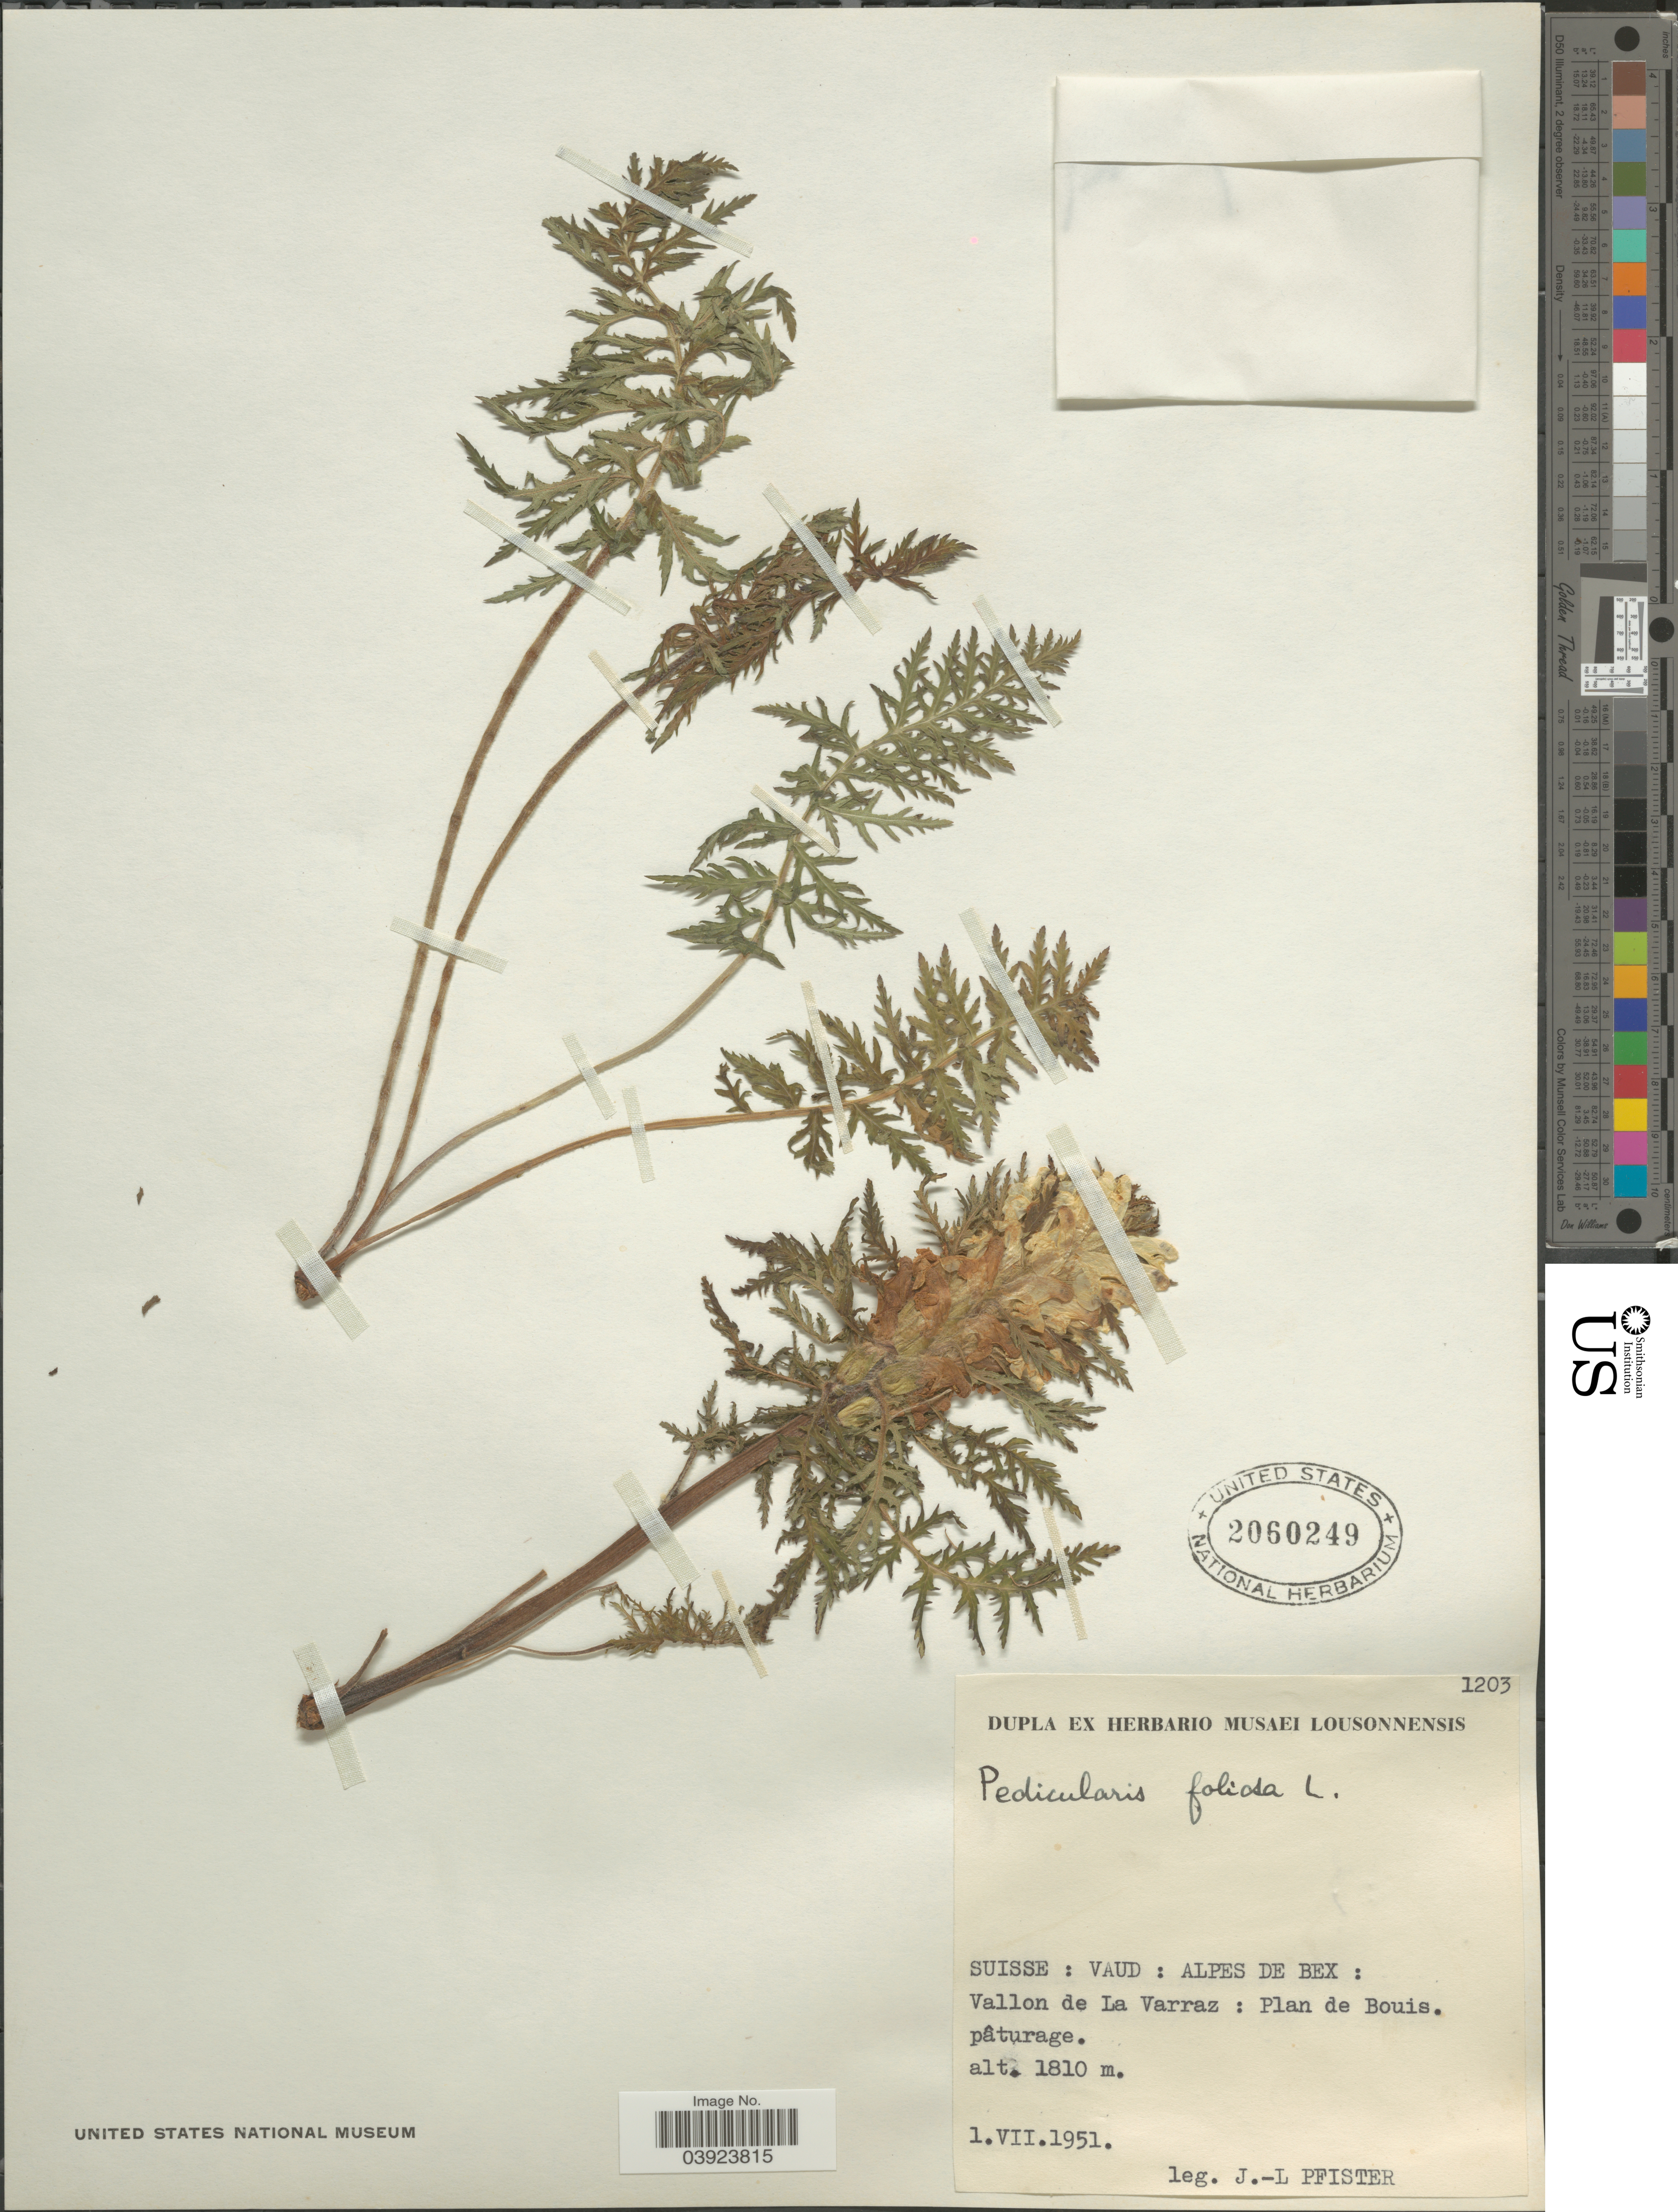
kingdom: Plantae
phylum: Tracheophyta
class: Magnoliopsida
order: Lamiales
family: Orobanchaceae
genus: Pedicularis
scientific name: Pedicularis foliosa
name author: L.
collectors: J. Pfister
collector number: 1203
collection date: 1951-07-01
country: Switzerland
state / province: Vaud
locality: Suisse: Alpes de Bex: Vallon de La Varraz: Plan de Bouis.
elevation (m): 1810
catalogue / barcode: US 2060249